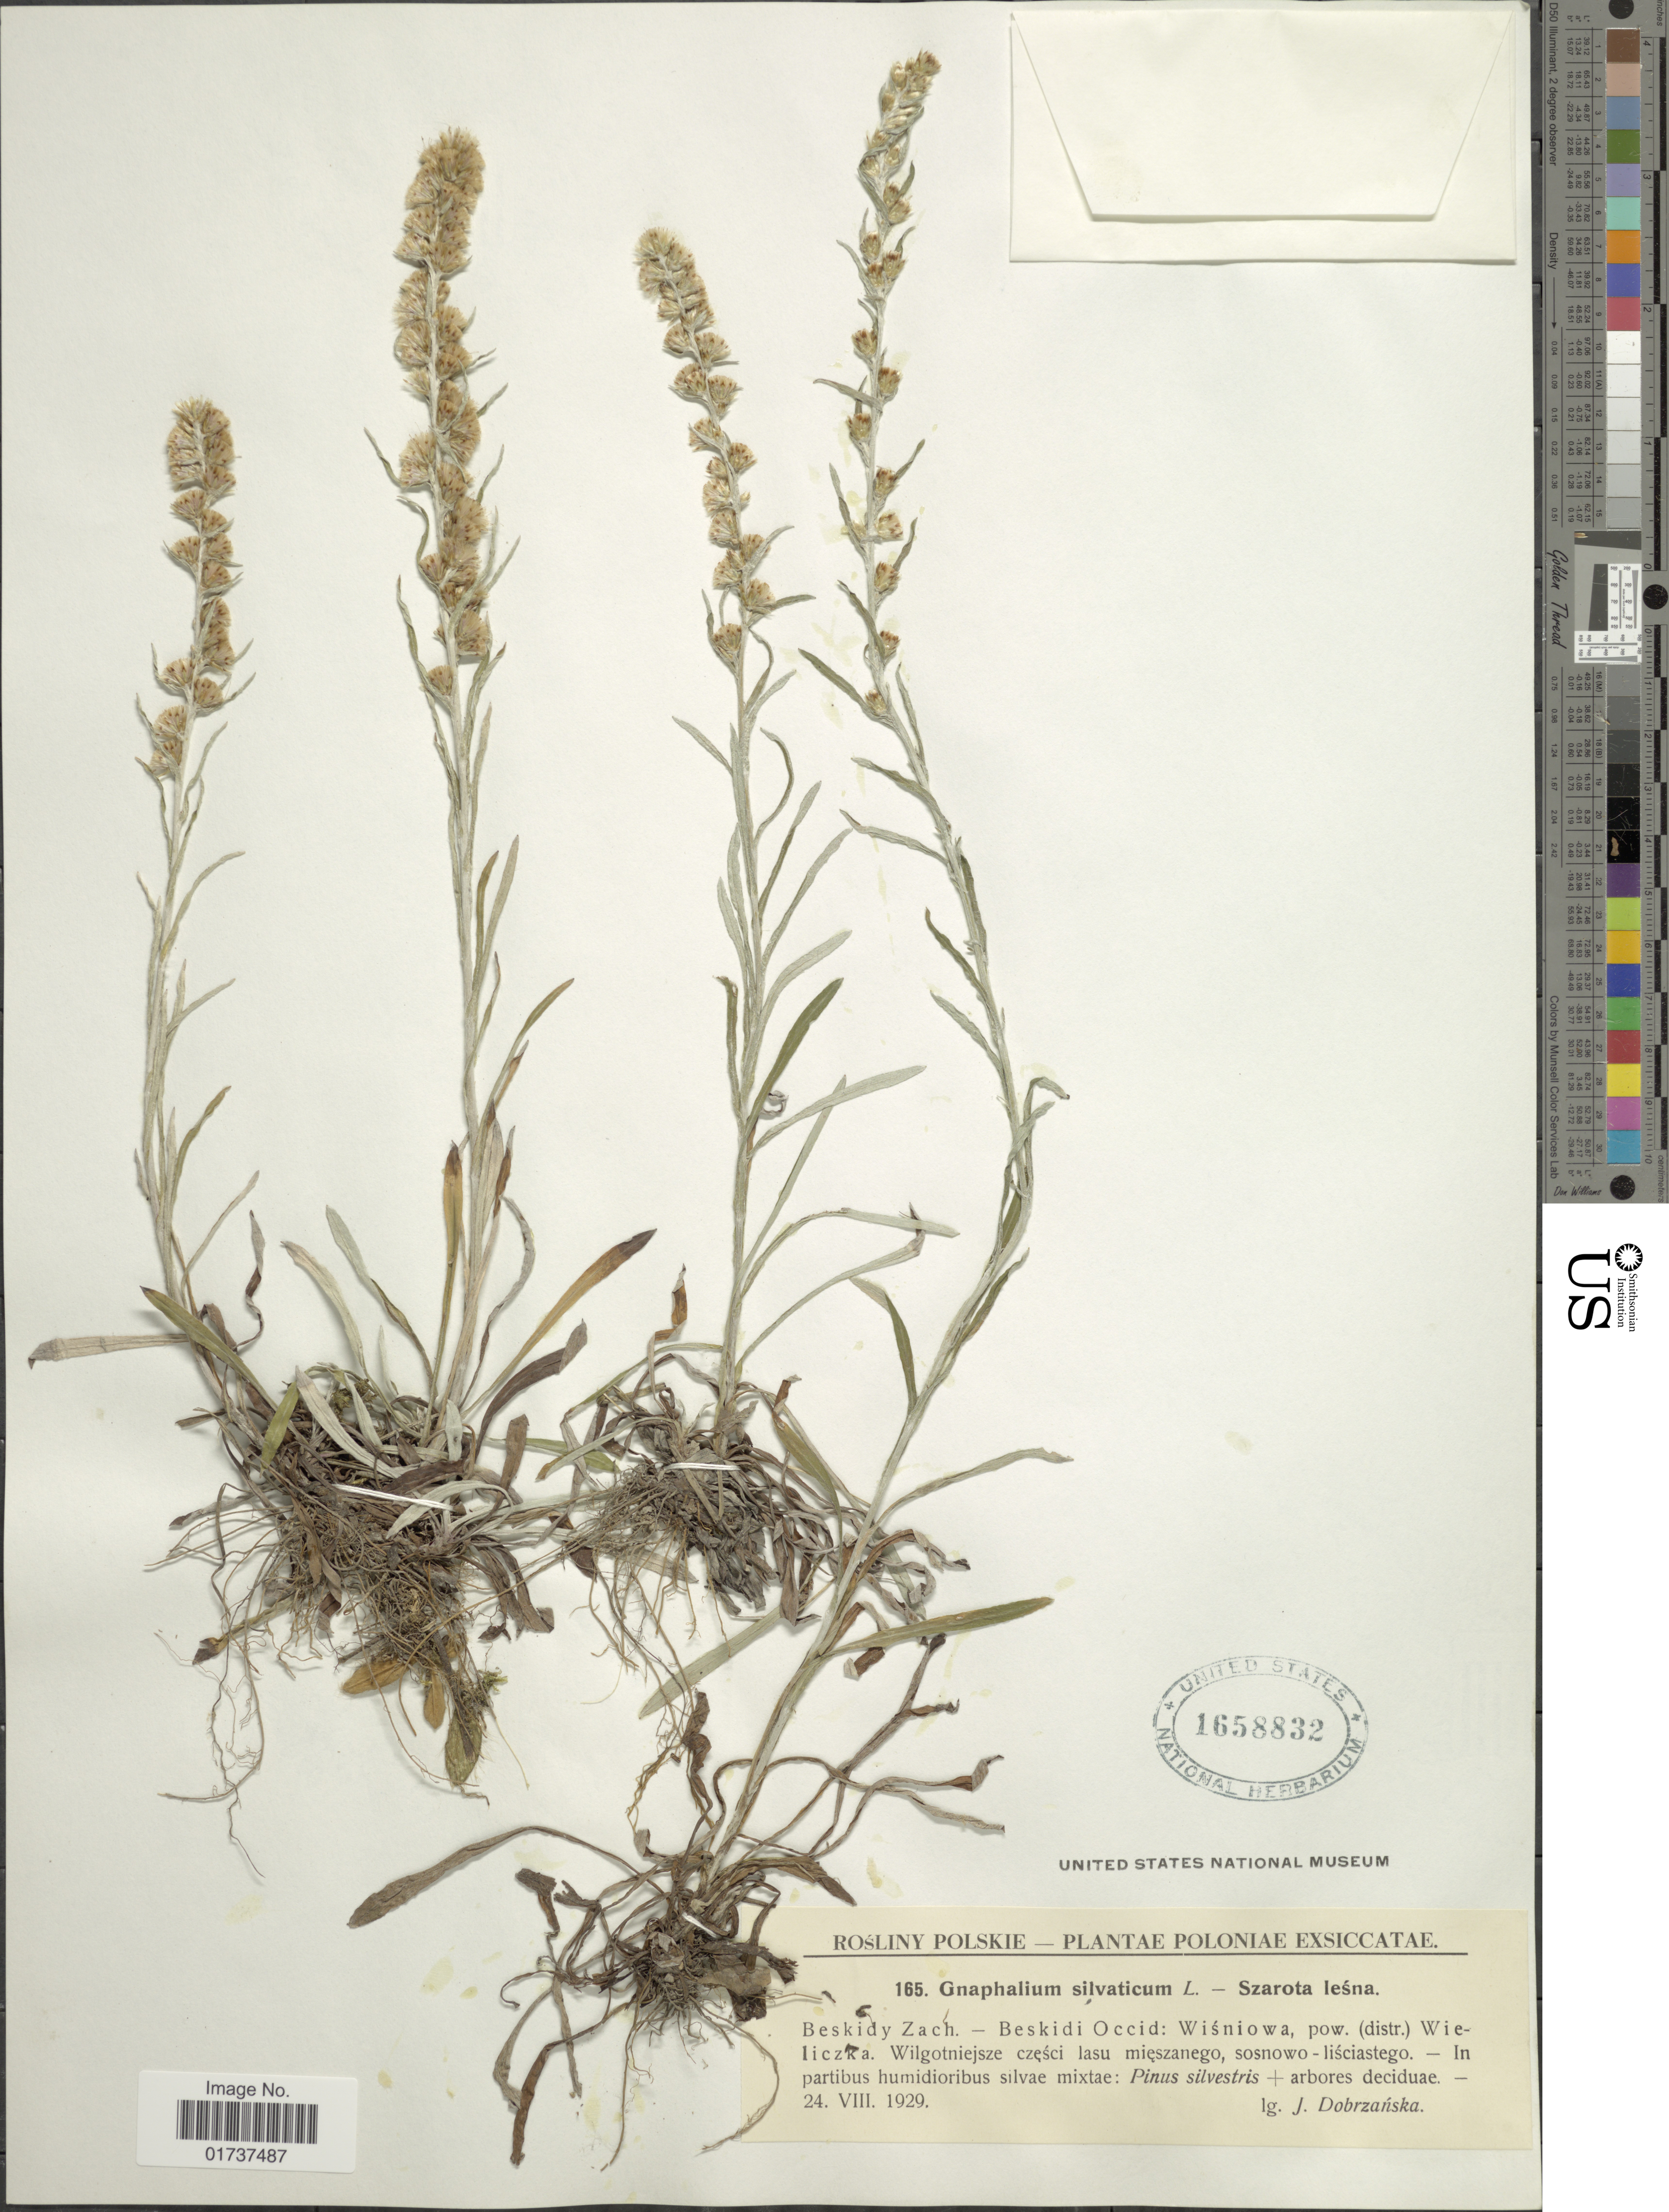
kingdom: Plantae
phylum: Tracheophyta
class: Magnoliopsida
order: Asterales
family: Asteraceae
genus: Gnaphalium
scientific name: Gnaphalium sylvaticum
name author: L.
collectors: J. Dobrzanska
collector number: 165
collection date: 1929-08-24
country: Poland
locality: Posliny Polskie, Beskidy Zach- Beskidi Occid: Wisniowa, pow. (distr.), Wielickzaka, Wilgotniejsze czesci lasu mieszanego, sosnowo-lisciastego-in partibus humidioribus silvae: mixtae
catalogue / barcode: US 1658832